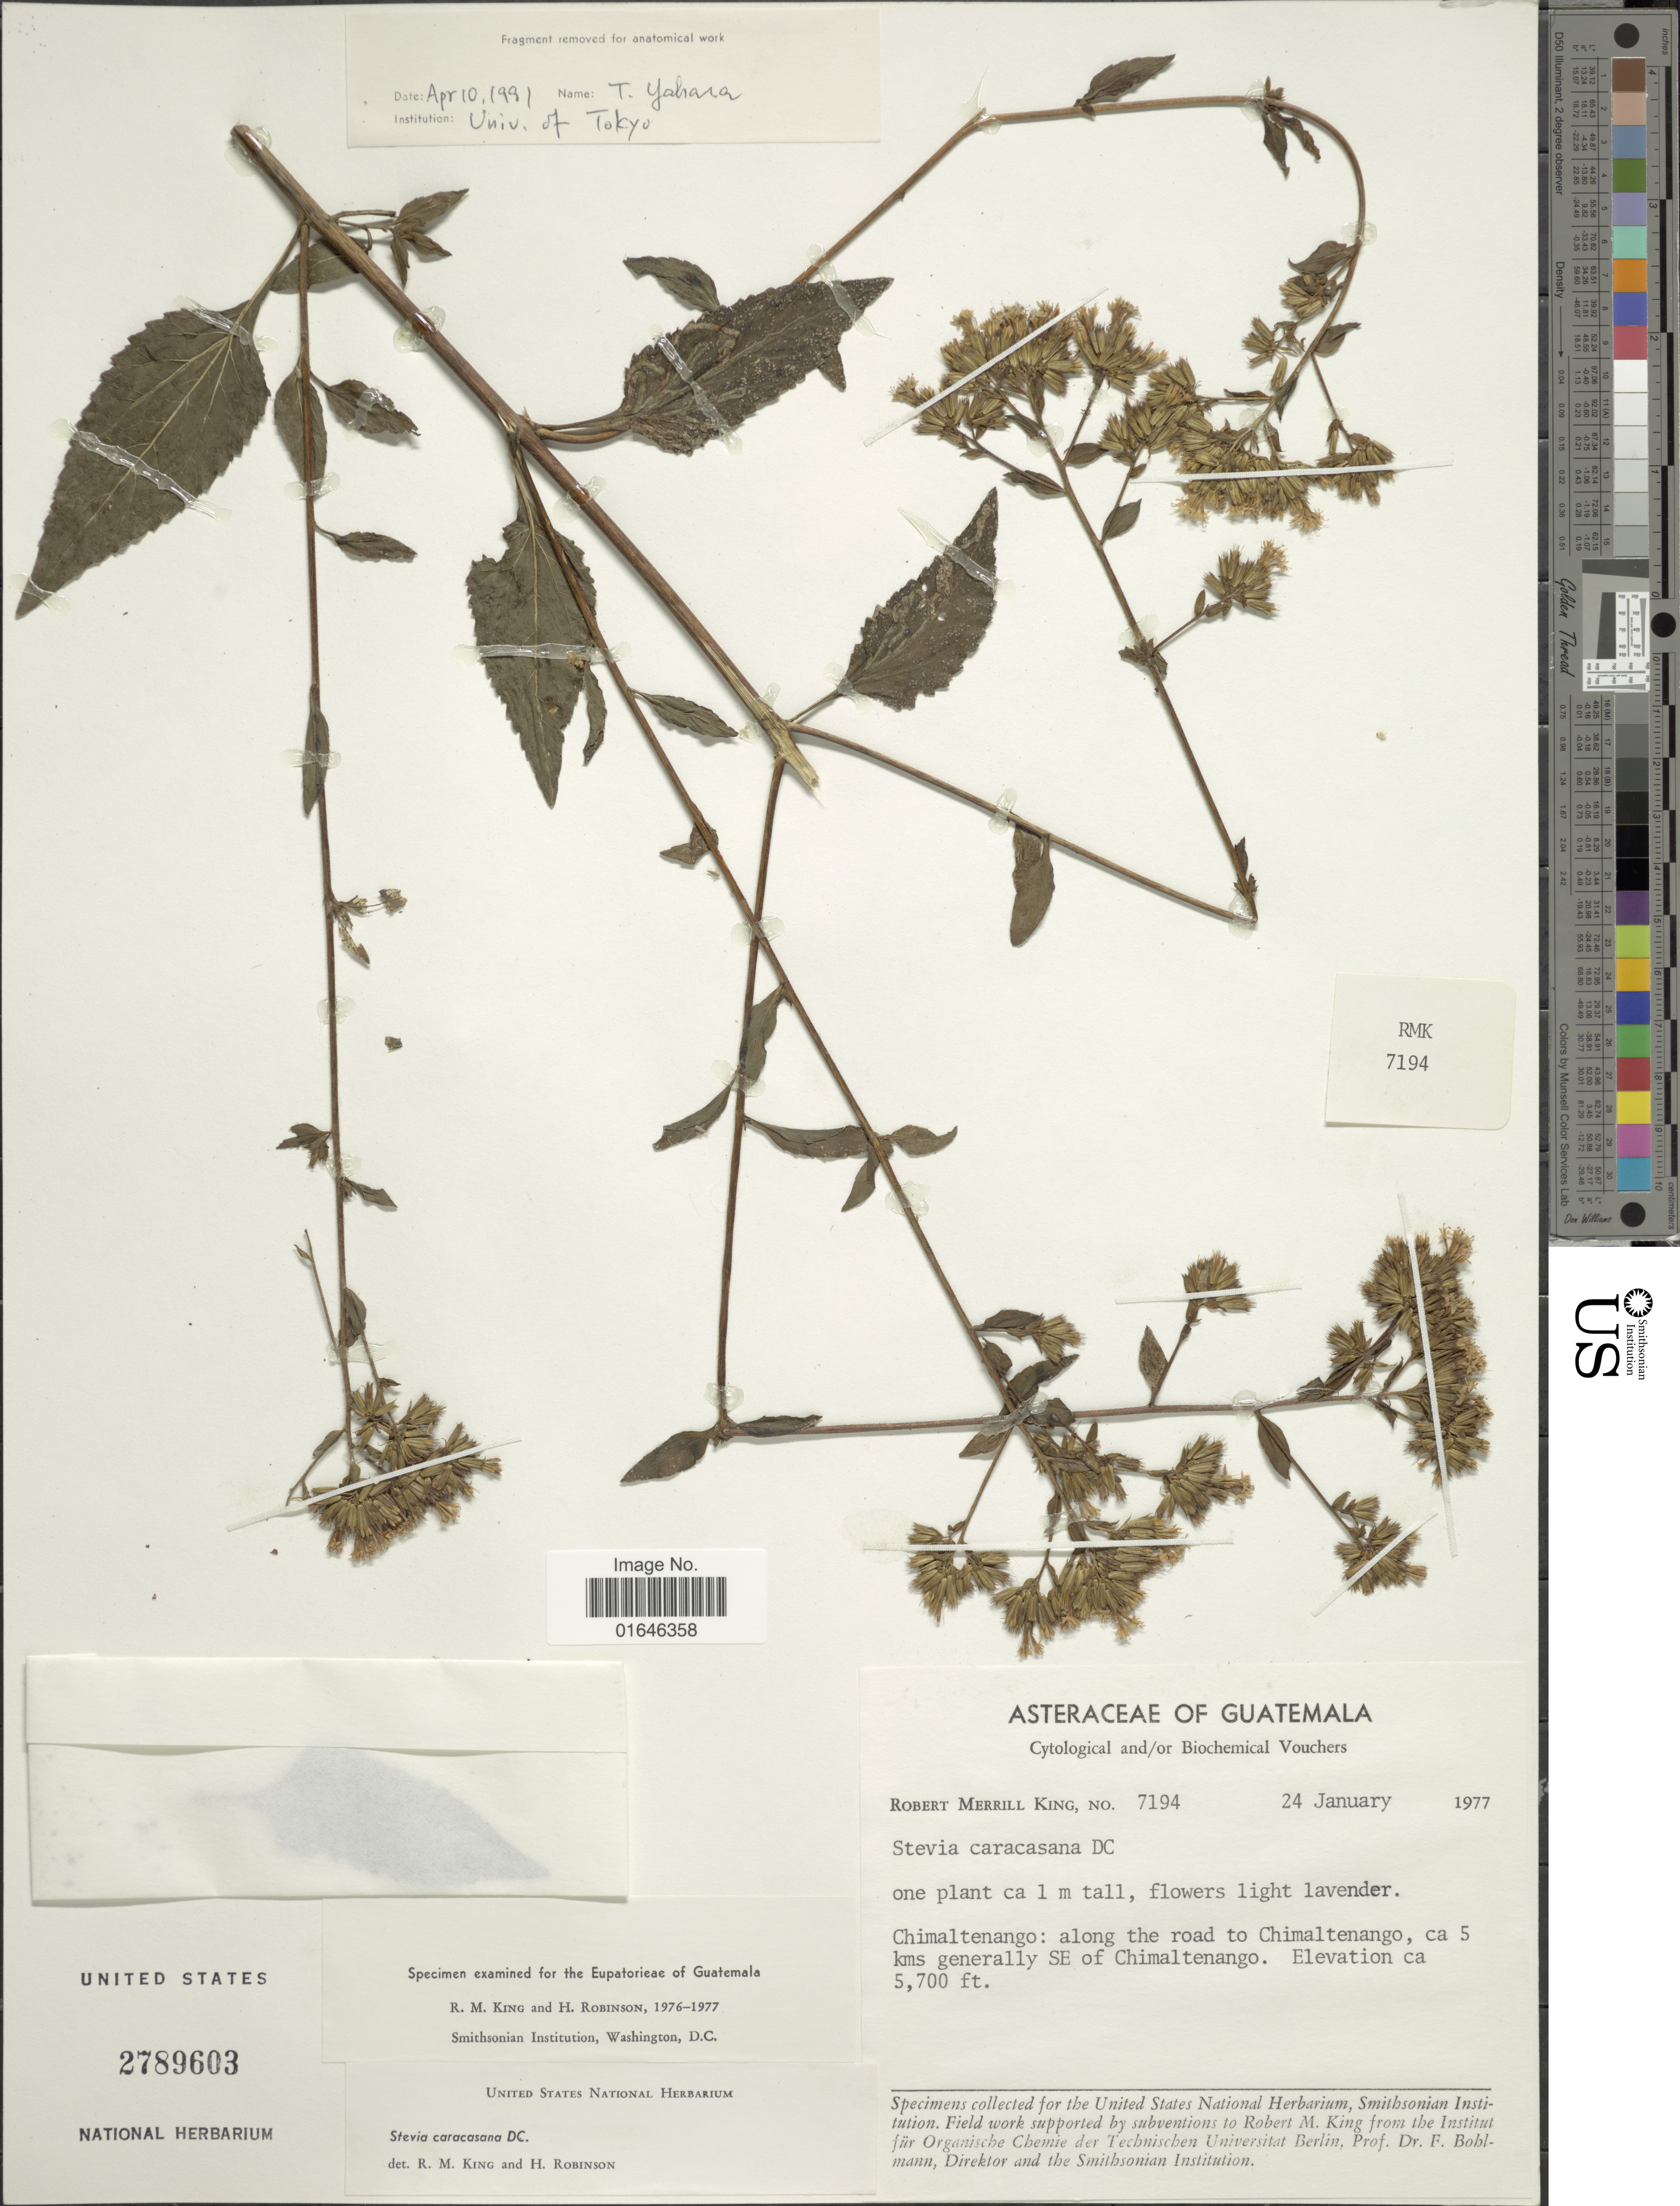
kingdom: Plantae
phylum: Tracheophyta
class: Magnoliopsida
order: Asterales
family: Asteraceae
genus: Stevia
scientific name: Stevia caracasana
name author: DC.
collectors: R. M. King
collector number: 7194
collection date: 1977-01-24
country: Guatemala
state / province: Chimaltenango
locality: Along the road to Chimaltenango, ca 5 kms generally SE of Chimaltenango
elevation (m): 1737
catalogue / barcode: US 2789603